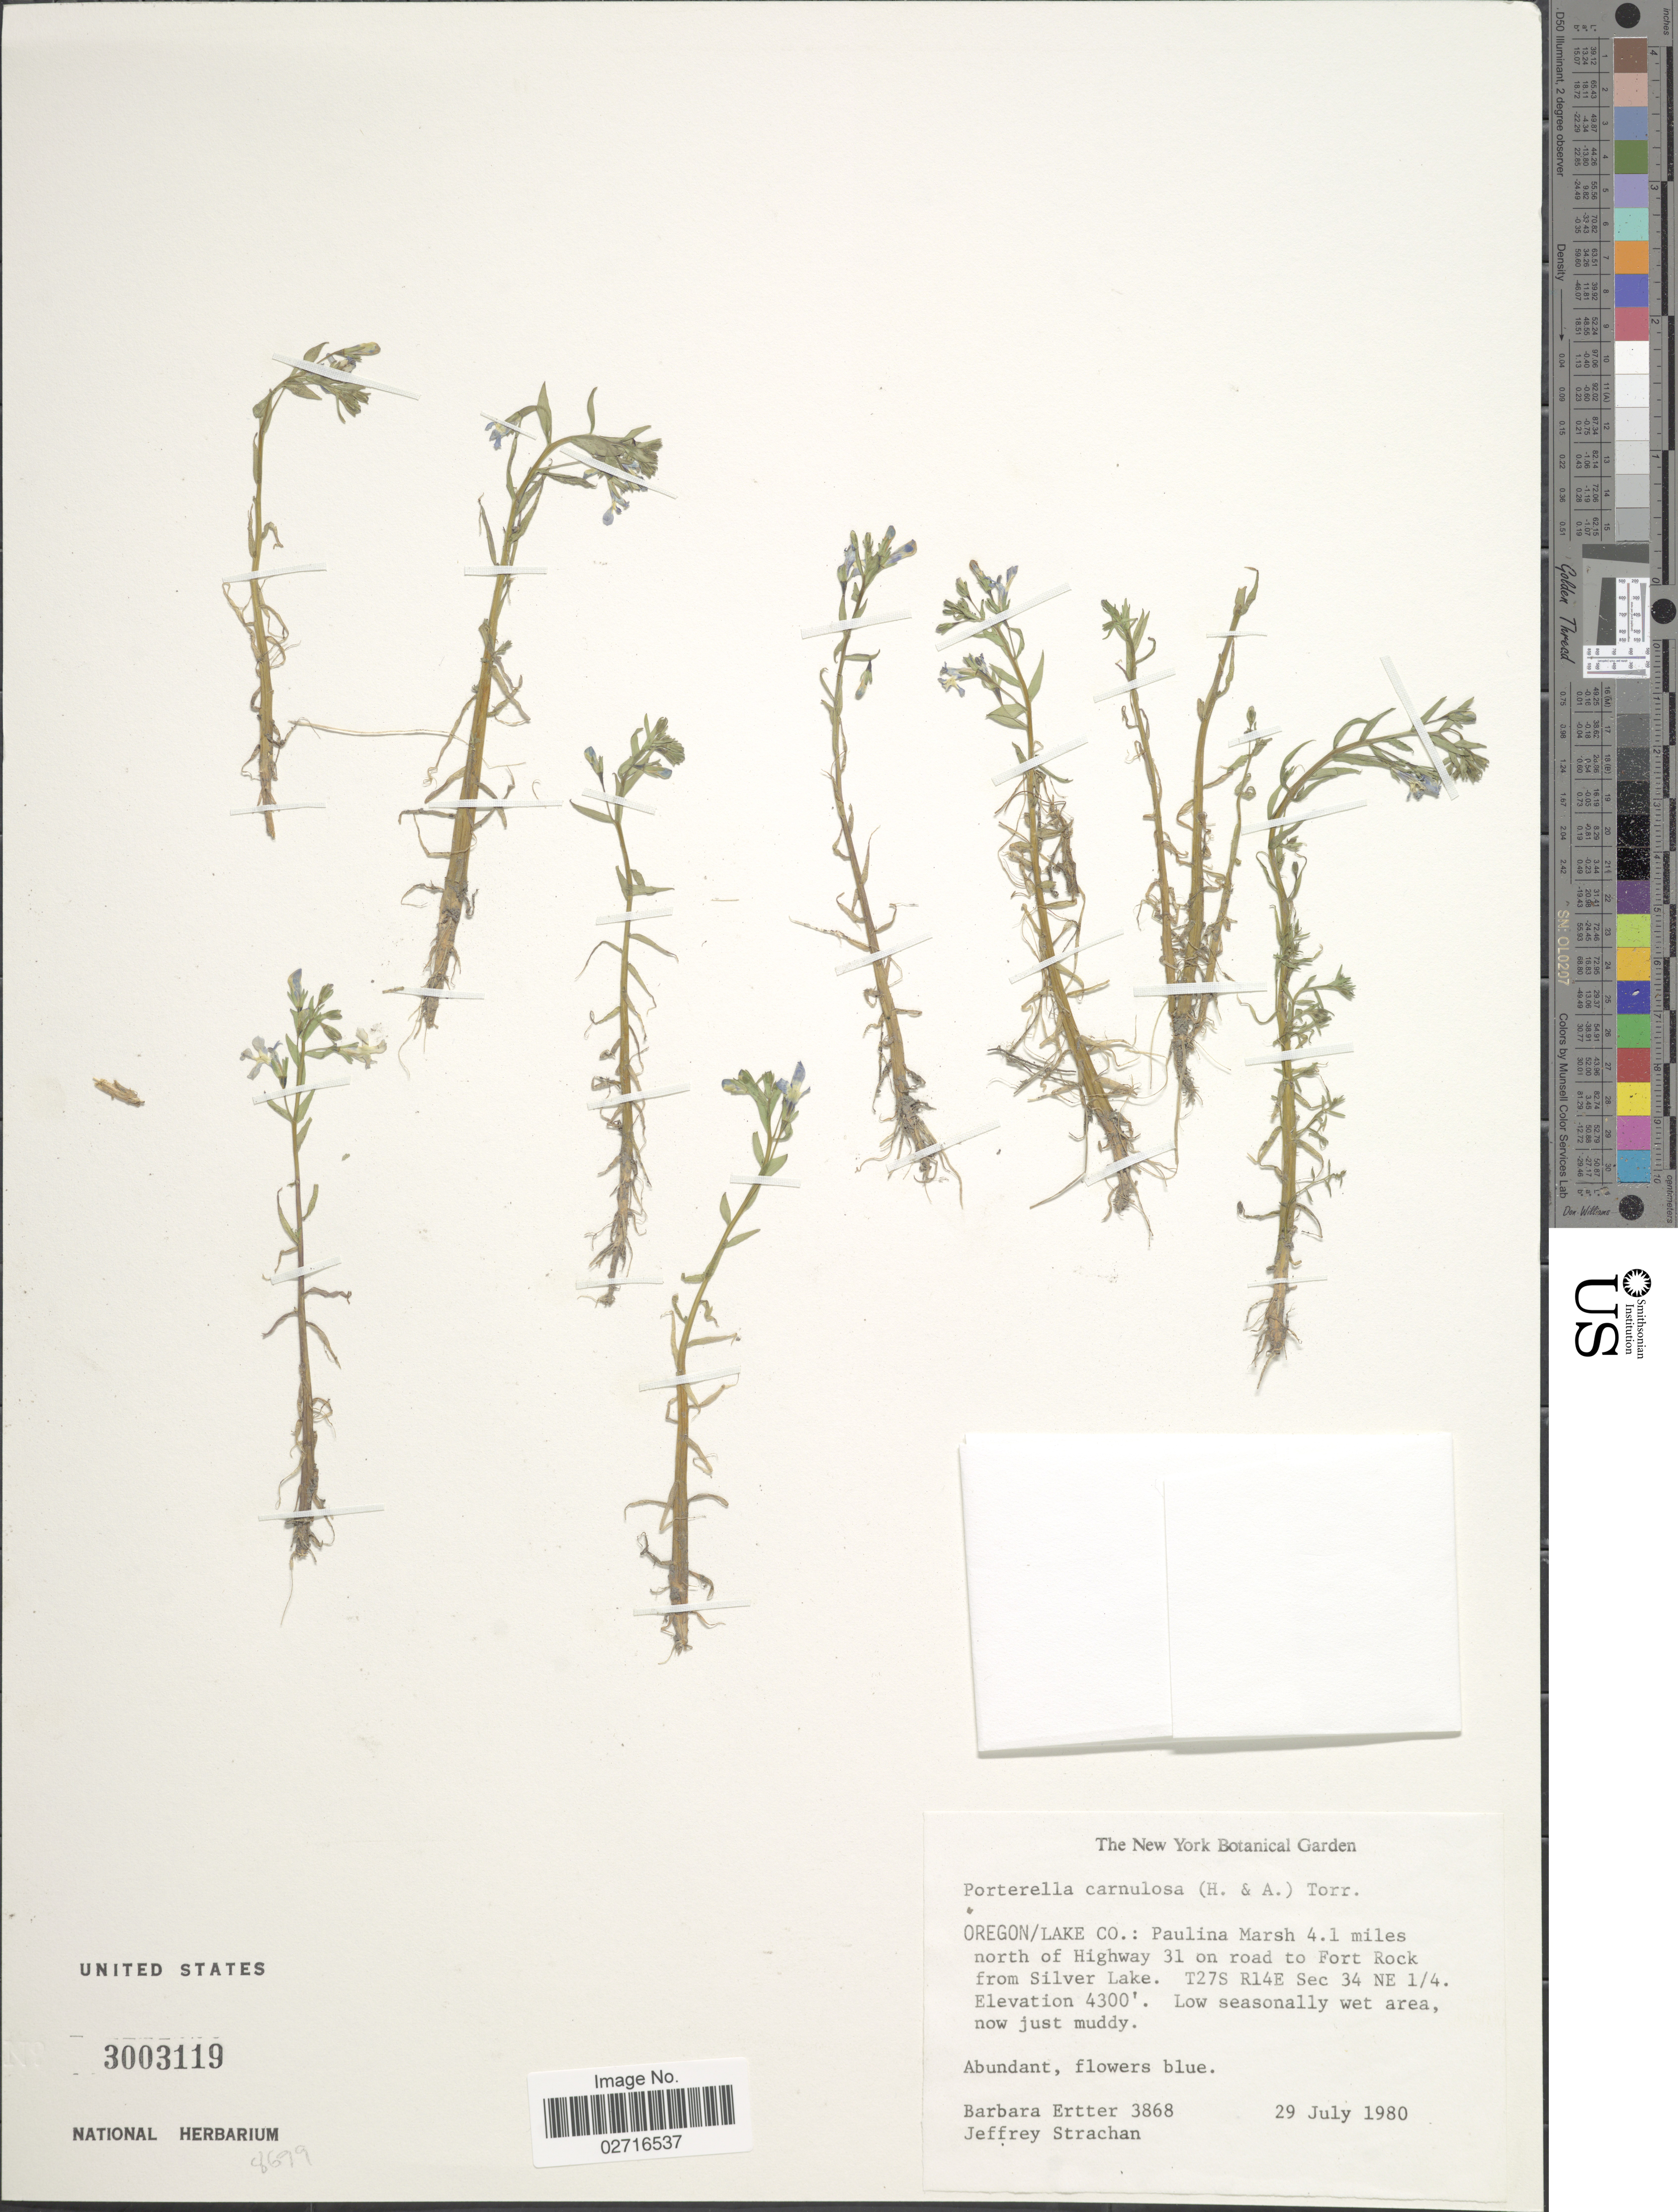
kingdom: Plantae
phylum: Tracheophyta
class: Magnoliopsida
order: Asterales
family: Campanulaceae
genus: Laurentia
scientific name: Laurentia carnosula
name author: (Hook. & Arn.) Benth. ex A. Gray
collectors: B. Ertter & J. Strachan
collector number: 3868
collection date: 1980-07-29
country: United States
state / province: Oregon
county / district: Lake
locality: Lake Co.: Paulina Marsh 4.1 miles north of Highway 31 on road to Fort Rock from Silver Lake, T27S R14E Sec 34 NE 1/4.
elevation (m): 1311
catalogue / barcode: US 3003119